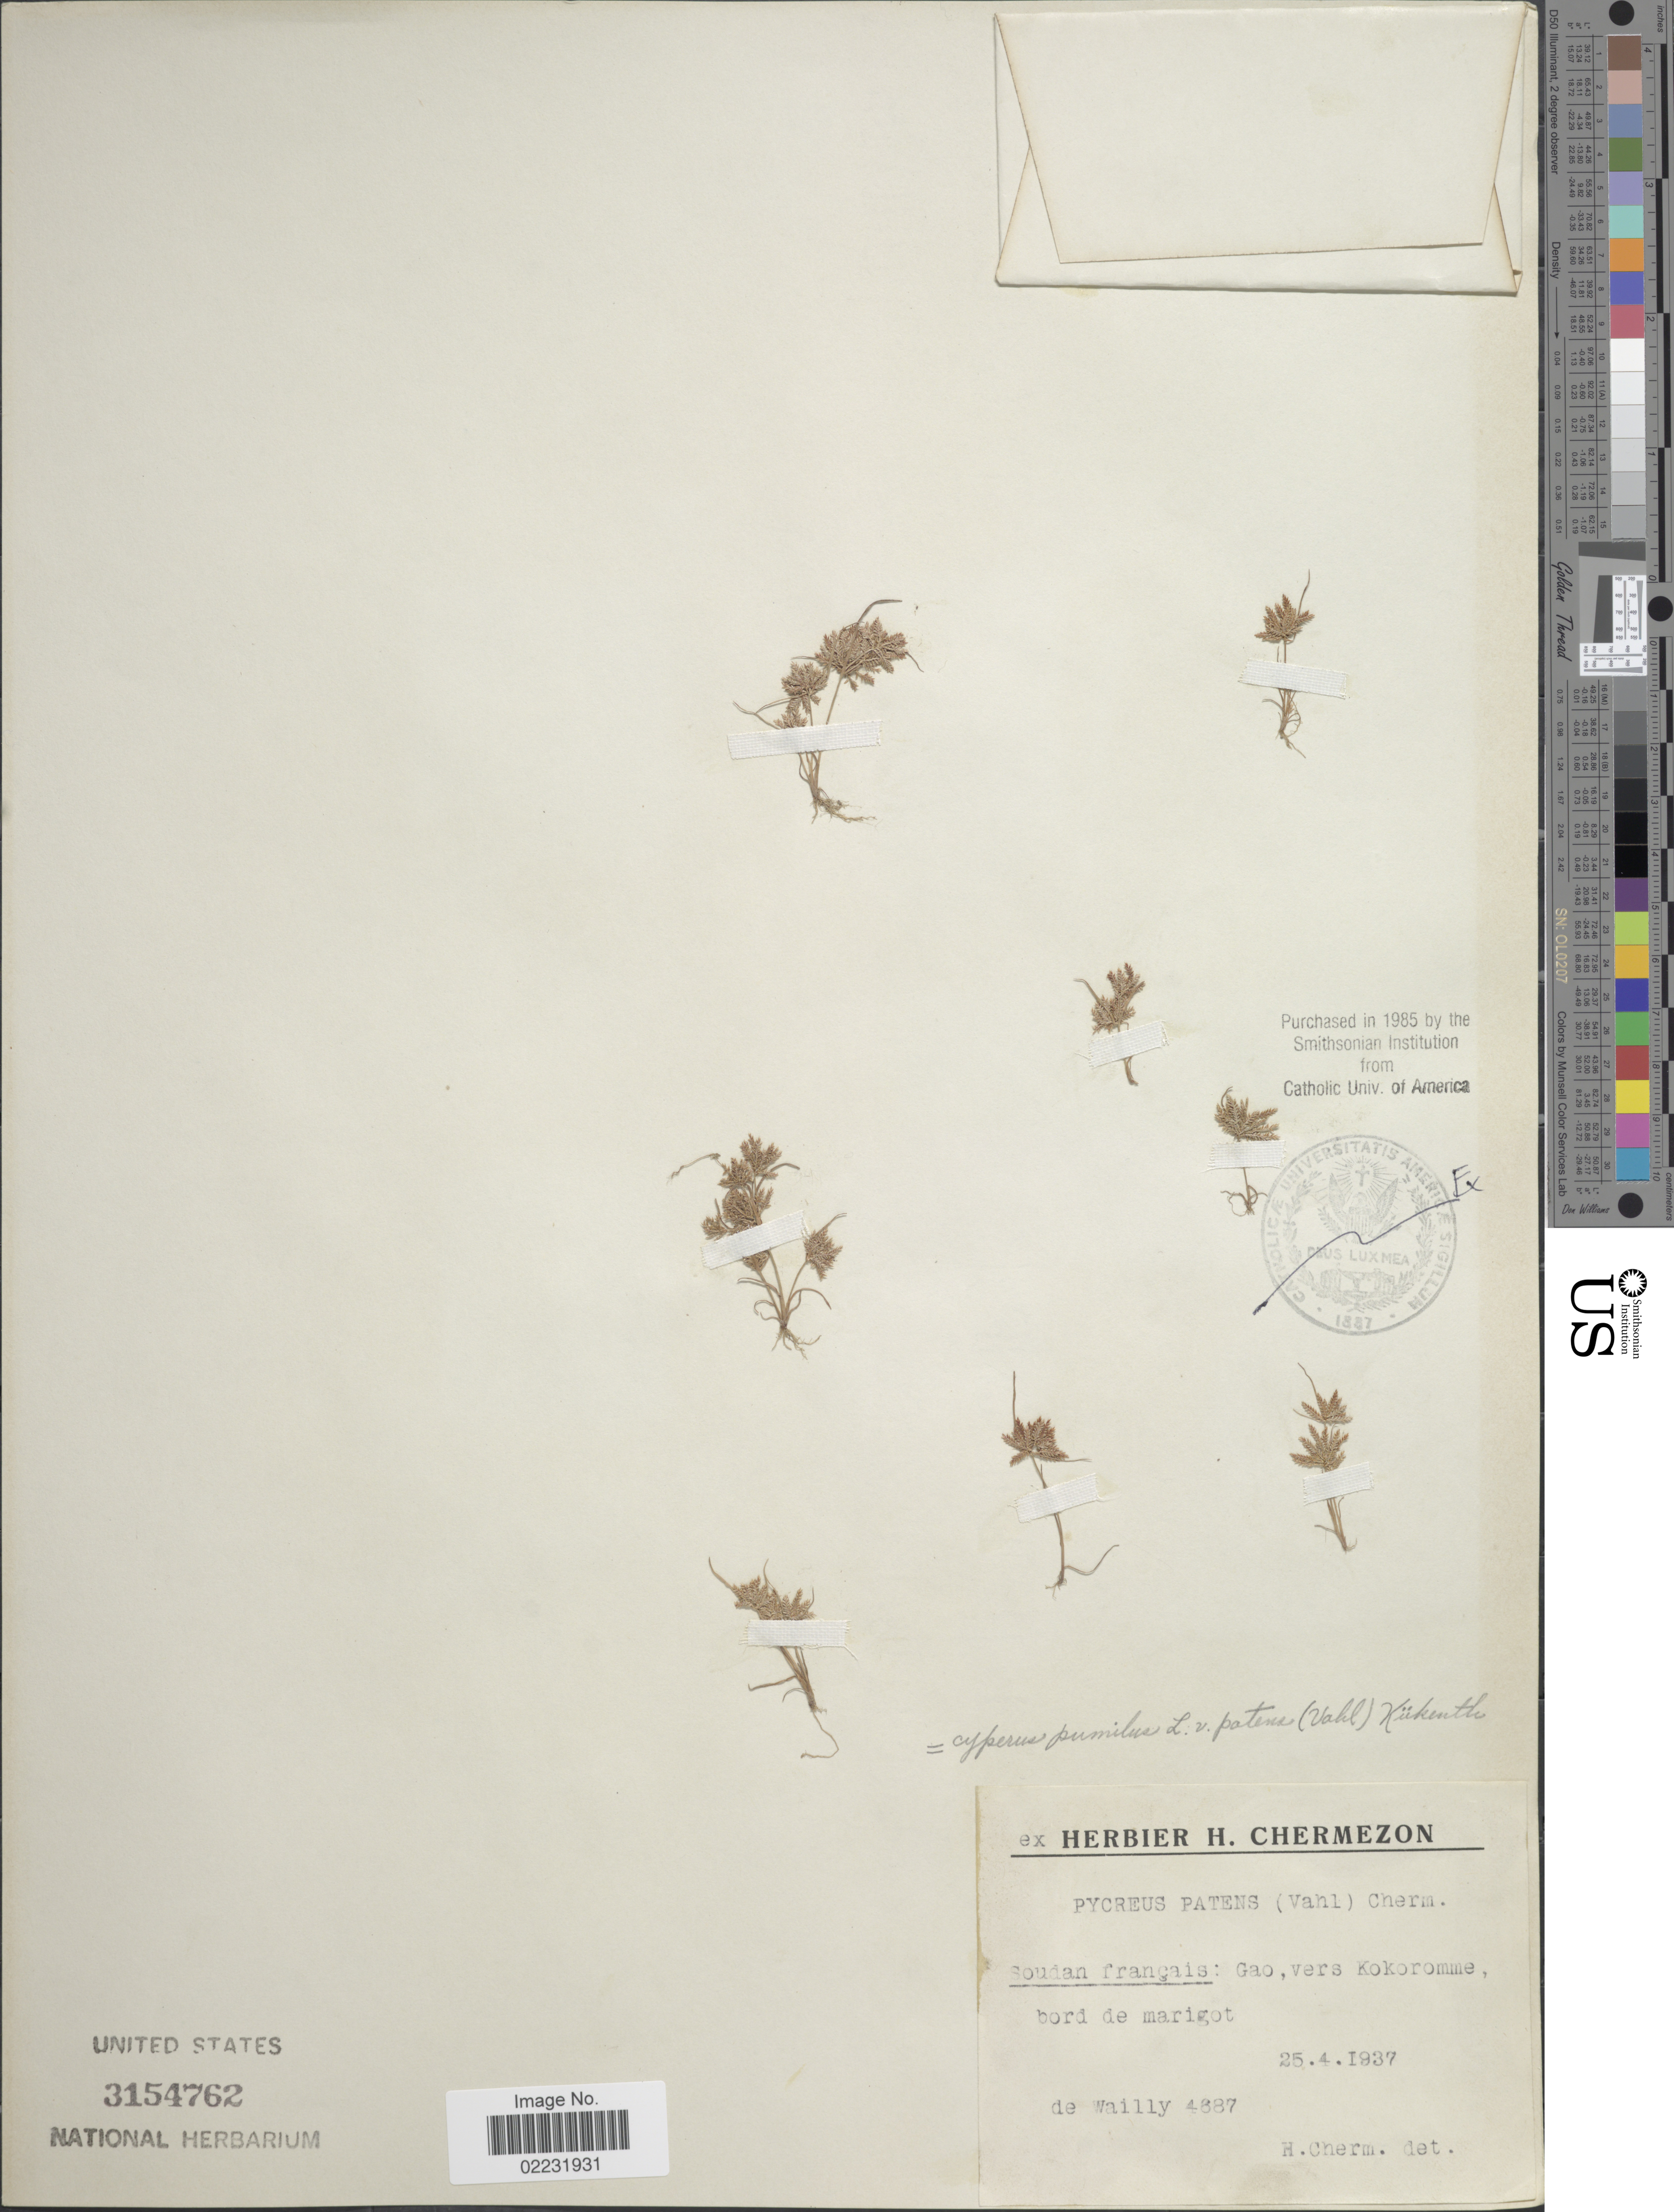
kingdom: Plantae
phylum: Tracheophyta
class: Liliopsida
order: Poales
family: Cyperaceae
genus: Cyperus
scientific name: Cyperus pumilus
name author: L.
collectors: de Wailly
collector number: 4687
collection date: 1937-04-25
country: Mali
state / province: Gao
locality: Soudan Francais, Gao, vers Kokoromme, bord de marigot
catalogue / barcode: US 3154762